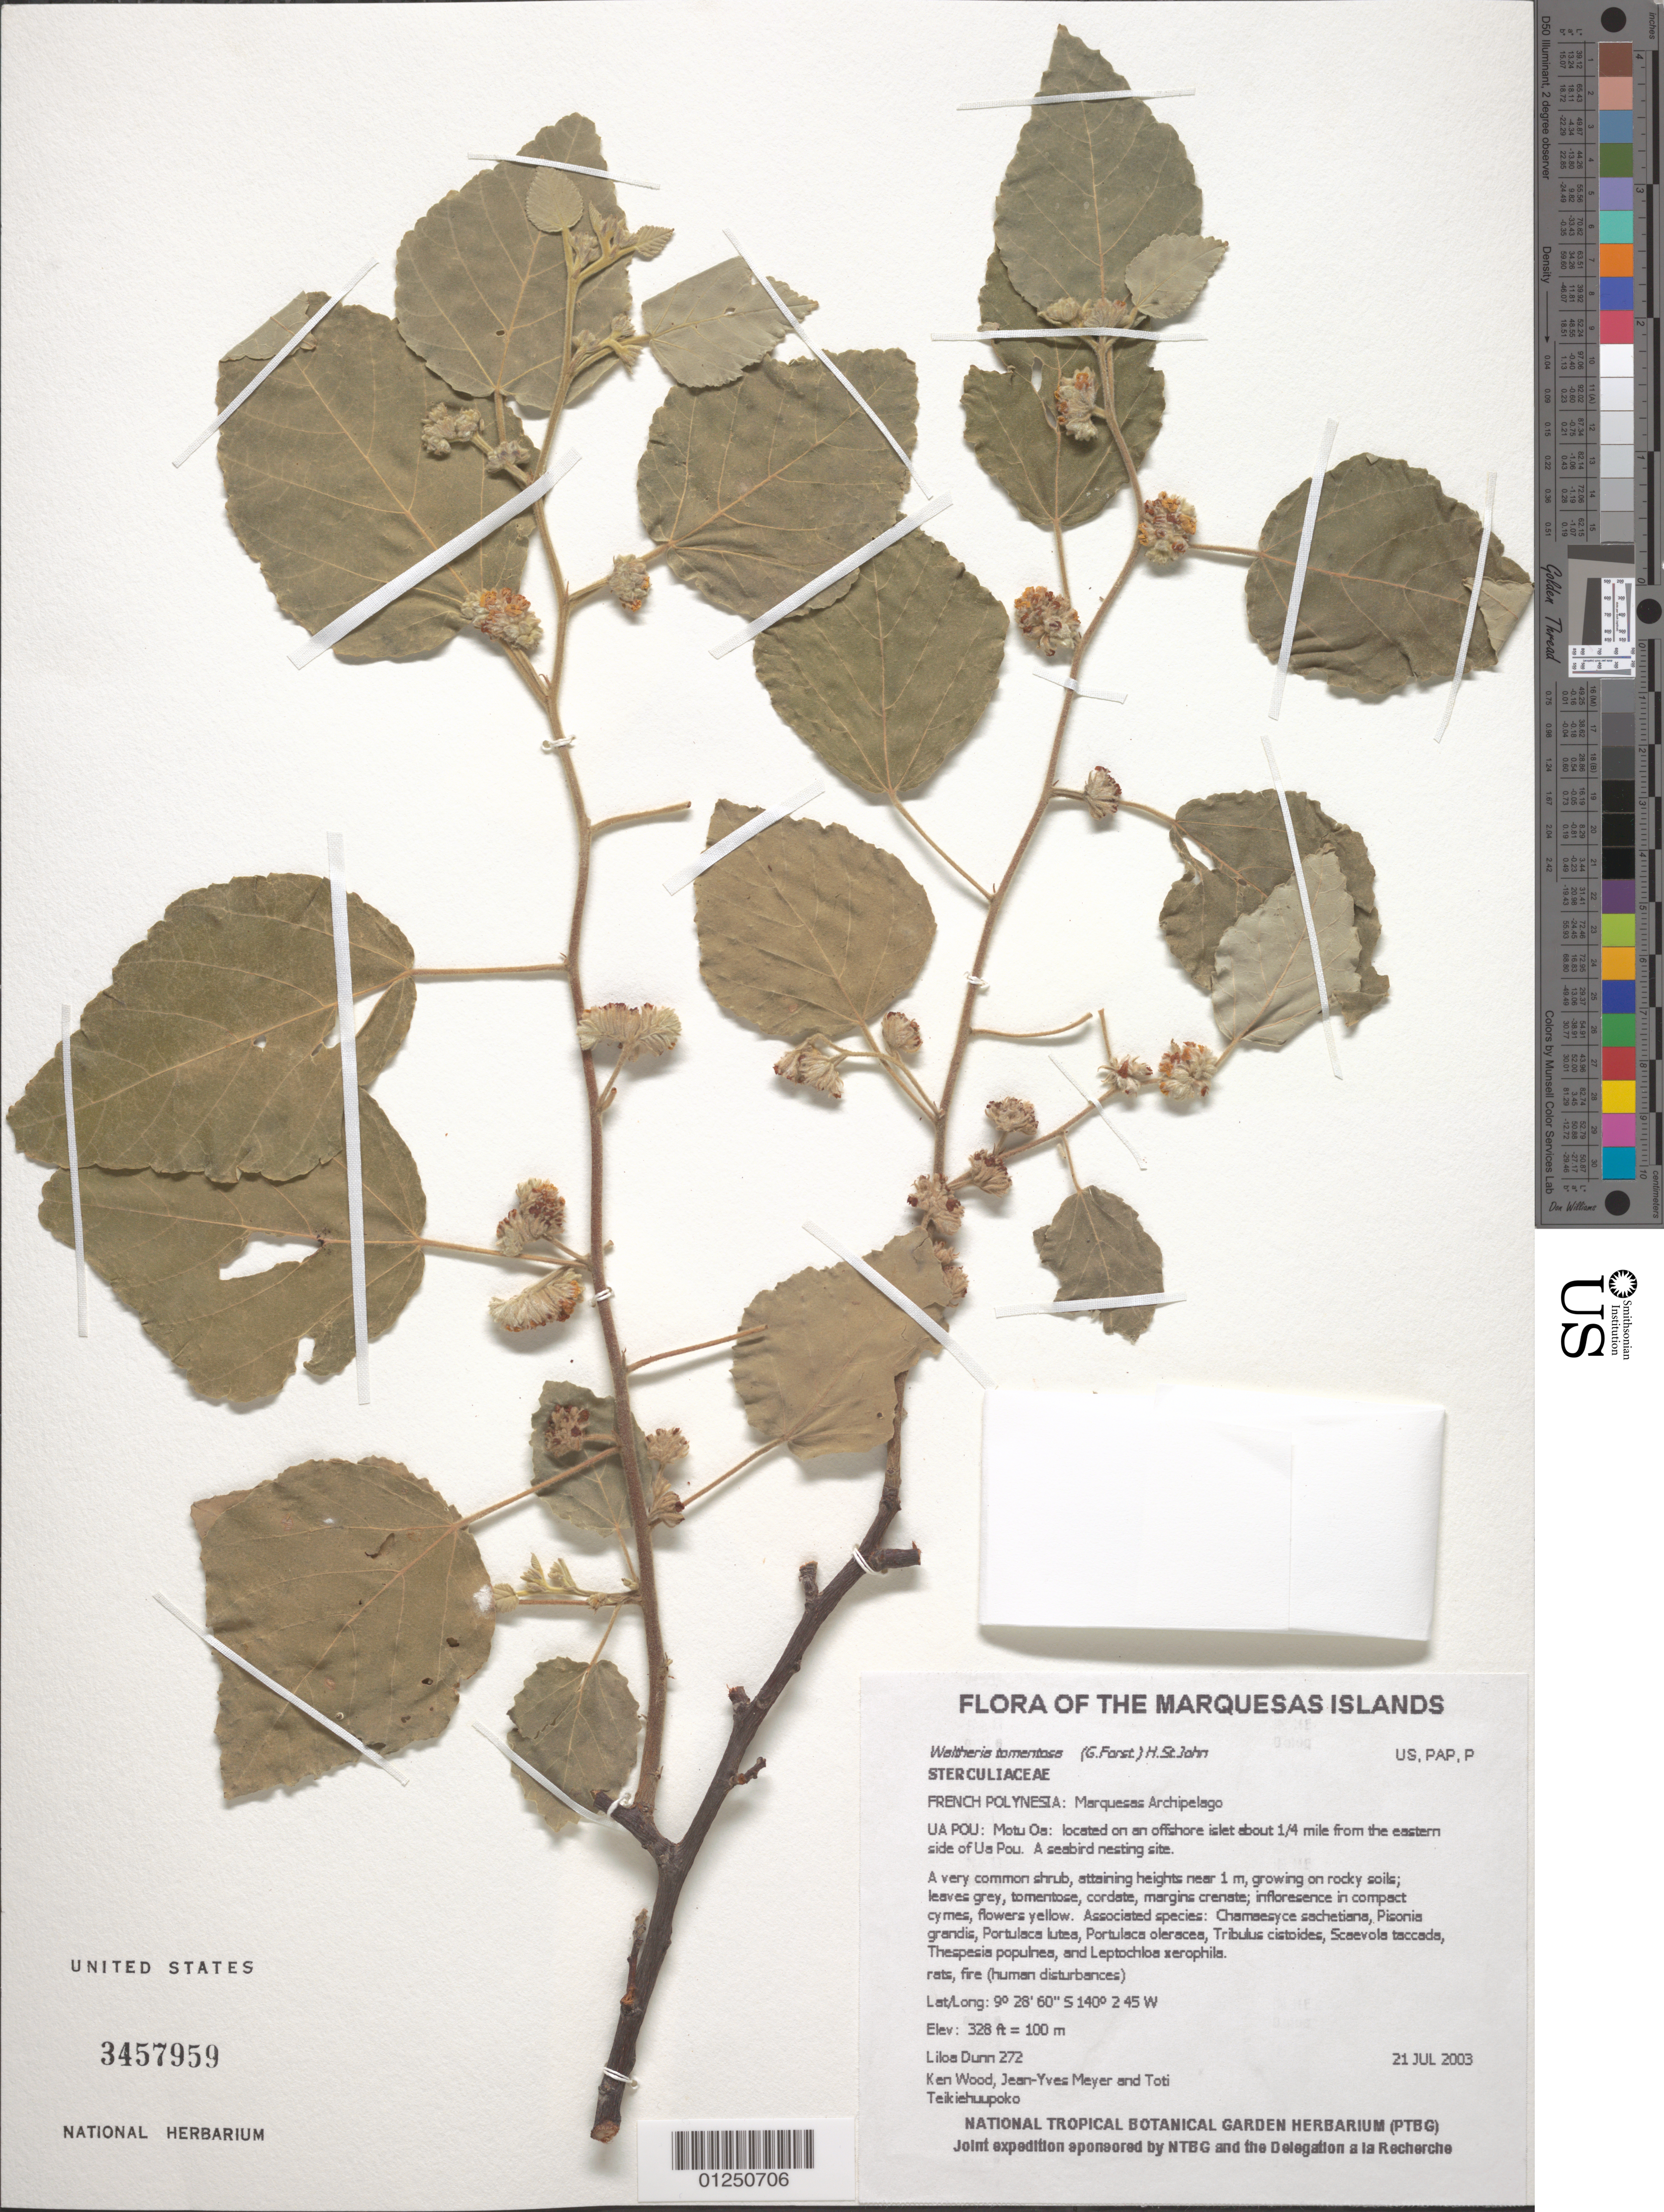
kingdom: Plantae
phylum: Tracheophyta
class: Magnoliopsida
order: Malvales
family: Malvaceae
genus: Waltheria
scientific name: Waltheria tomentosa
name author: (J.R. Forst. & G. Forst.) H. St. John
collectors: L. Dunn, K. R. Wood, J.-Y. Meyer & T. Teikiehuupoo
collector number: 272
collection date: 2003-07-21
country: French Polynesia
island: Ua Pou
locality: Motu Oa: Located on an offshore islet about 1/4 mile from the eastern side of Ua Pou. A seabird nesting site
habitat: Low-slope, moderate slope, open, dry to mesic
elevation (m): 100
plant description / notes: Rats, fire (human disturbances)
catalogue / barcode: US 3457959